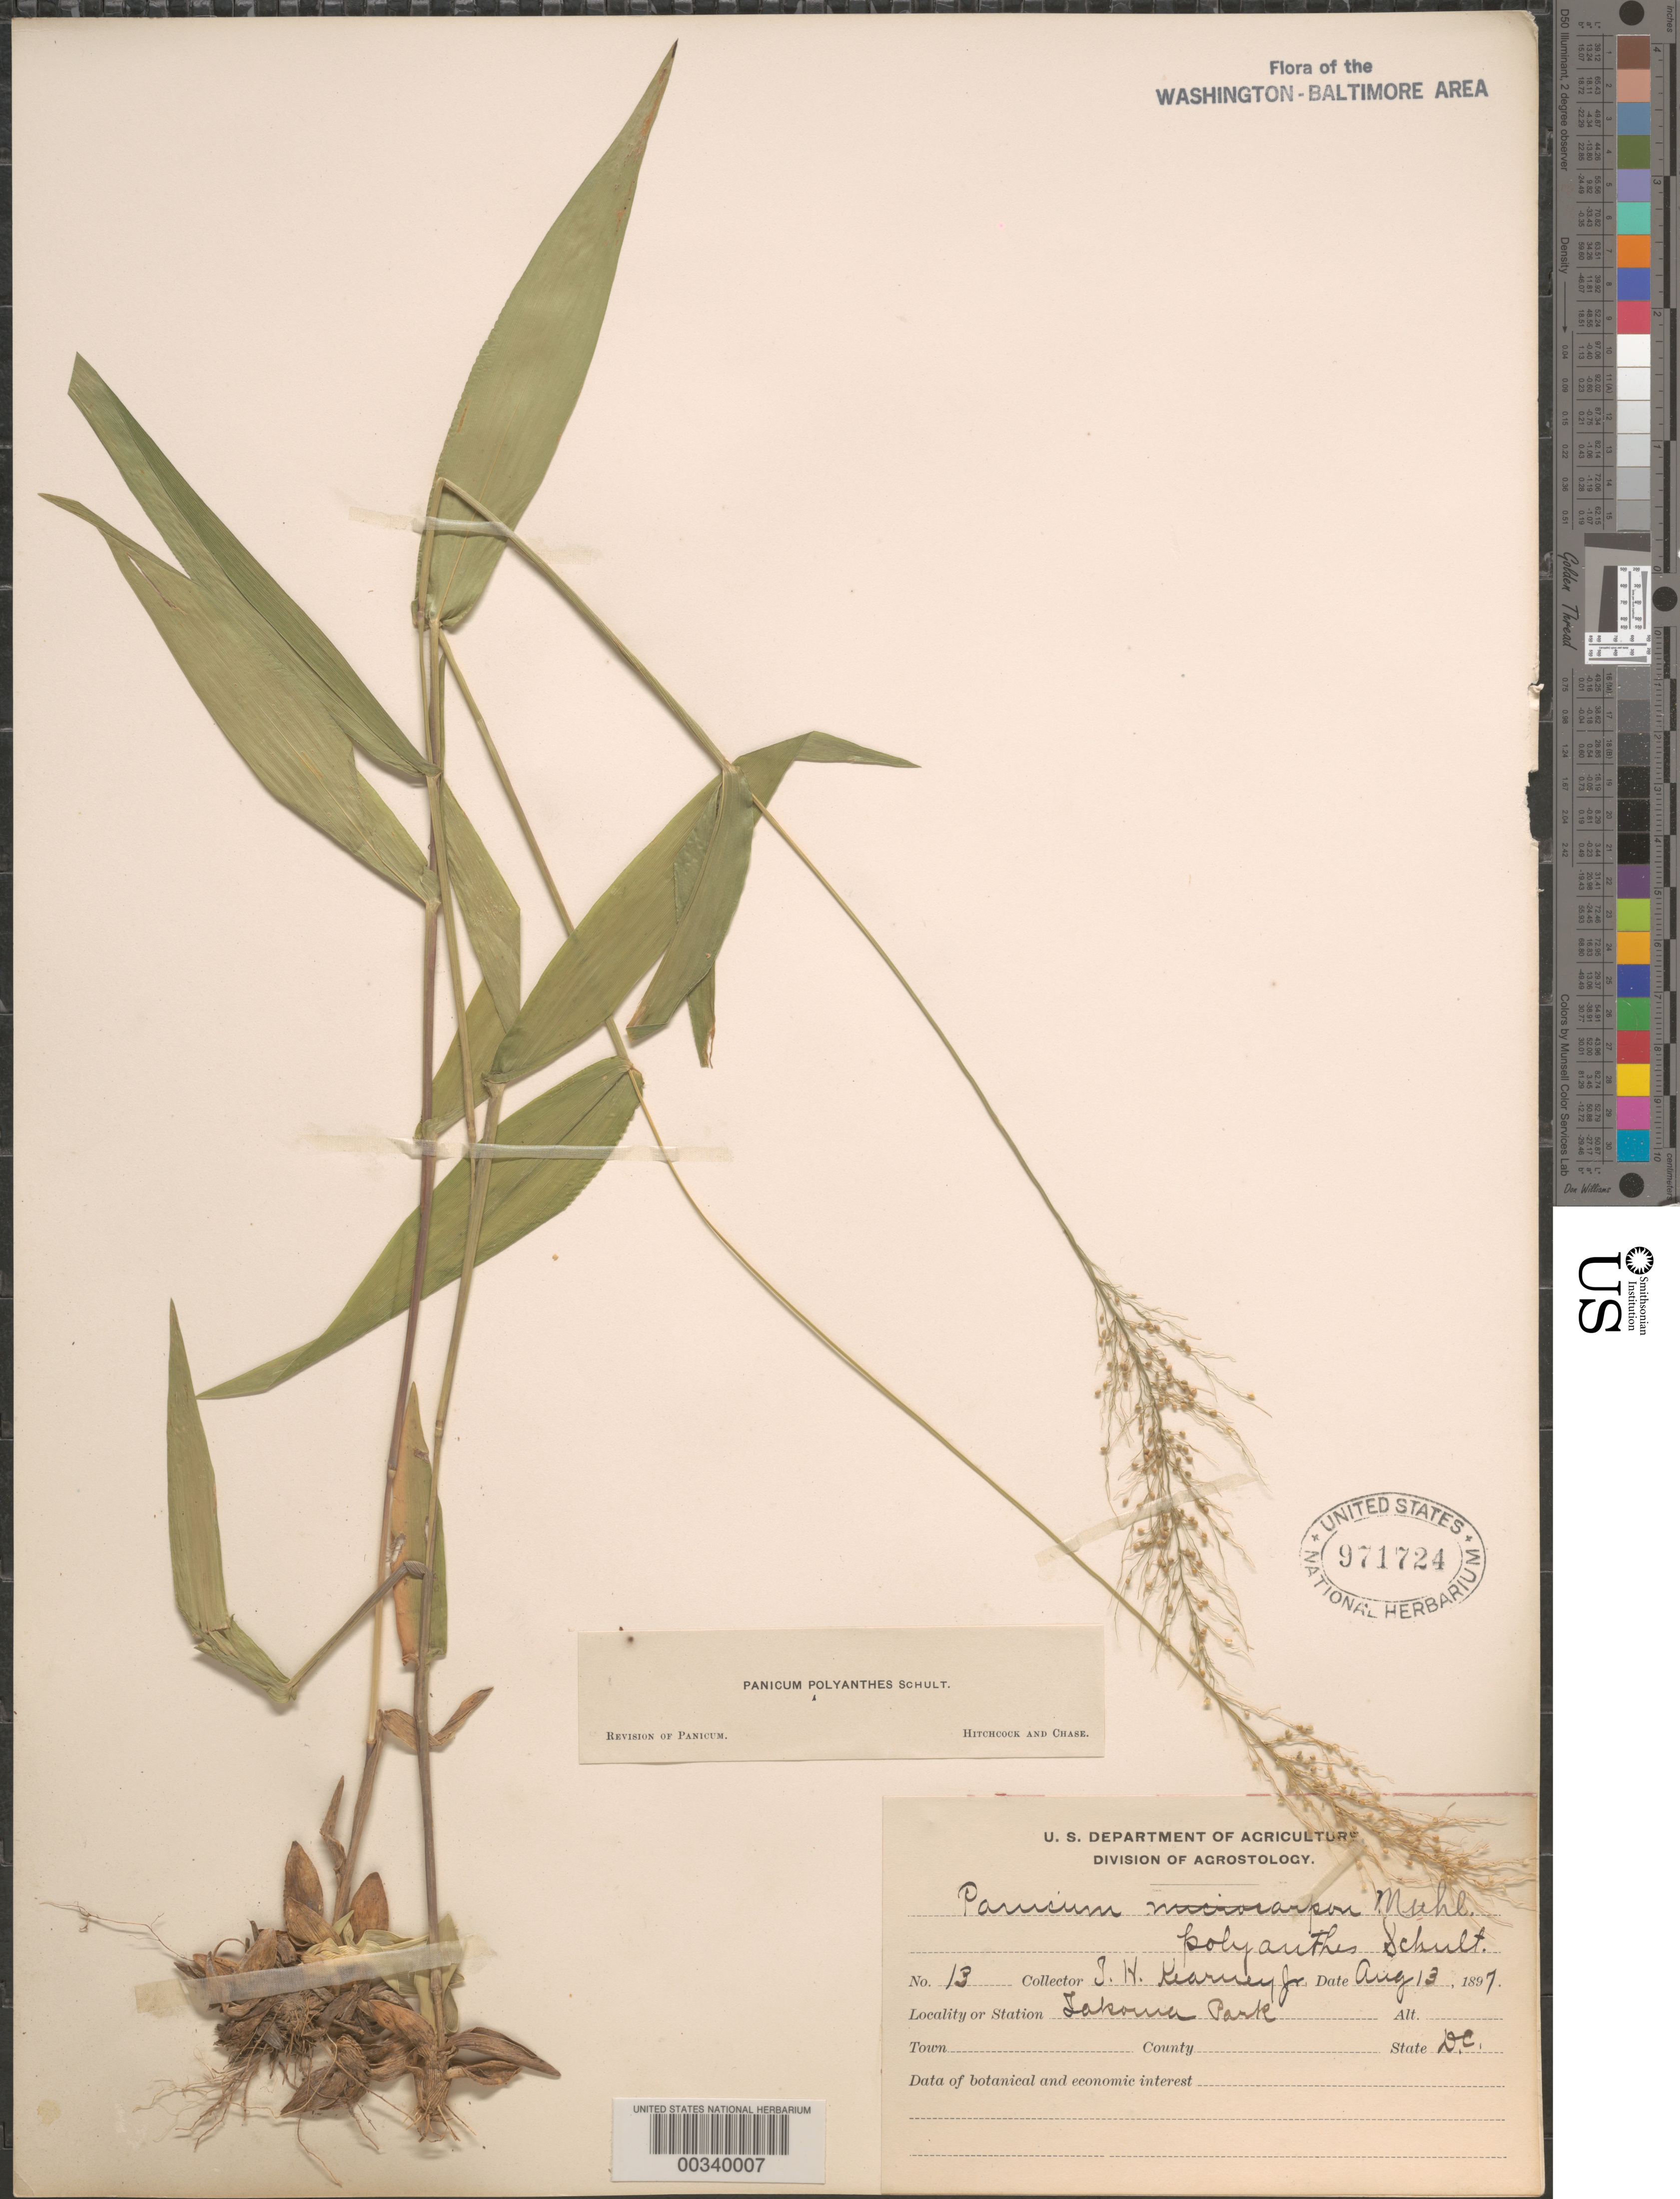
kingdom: Plantae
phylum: Tracheophyta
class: Liliopsida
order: Poales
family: Poaceae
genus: Dichanthelium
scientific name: Dichanthelium sphaerocarpon var. isophyllum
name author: (Scribn.) Gould & C.A. Clark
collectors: T. H. Kearney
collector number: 13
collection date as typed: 13 Aug 1897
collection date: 1897-08-13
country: United States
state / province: District of Columbia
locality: Takoma Park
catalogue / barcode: US 971724